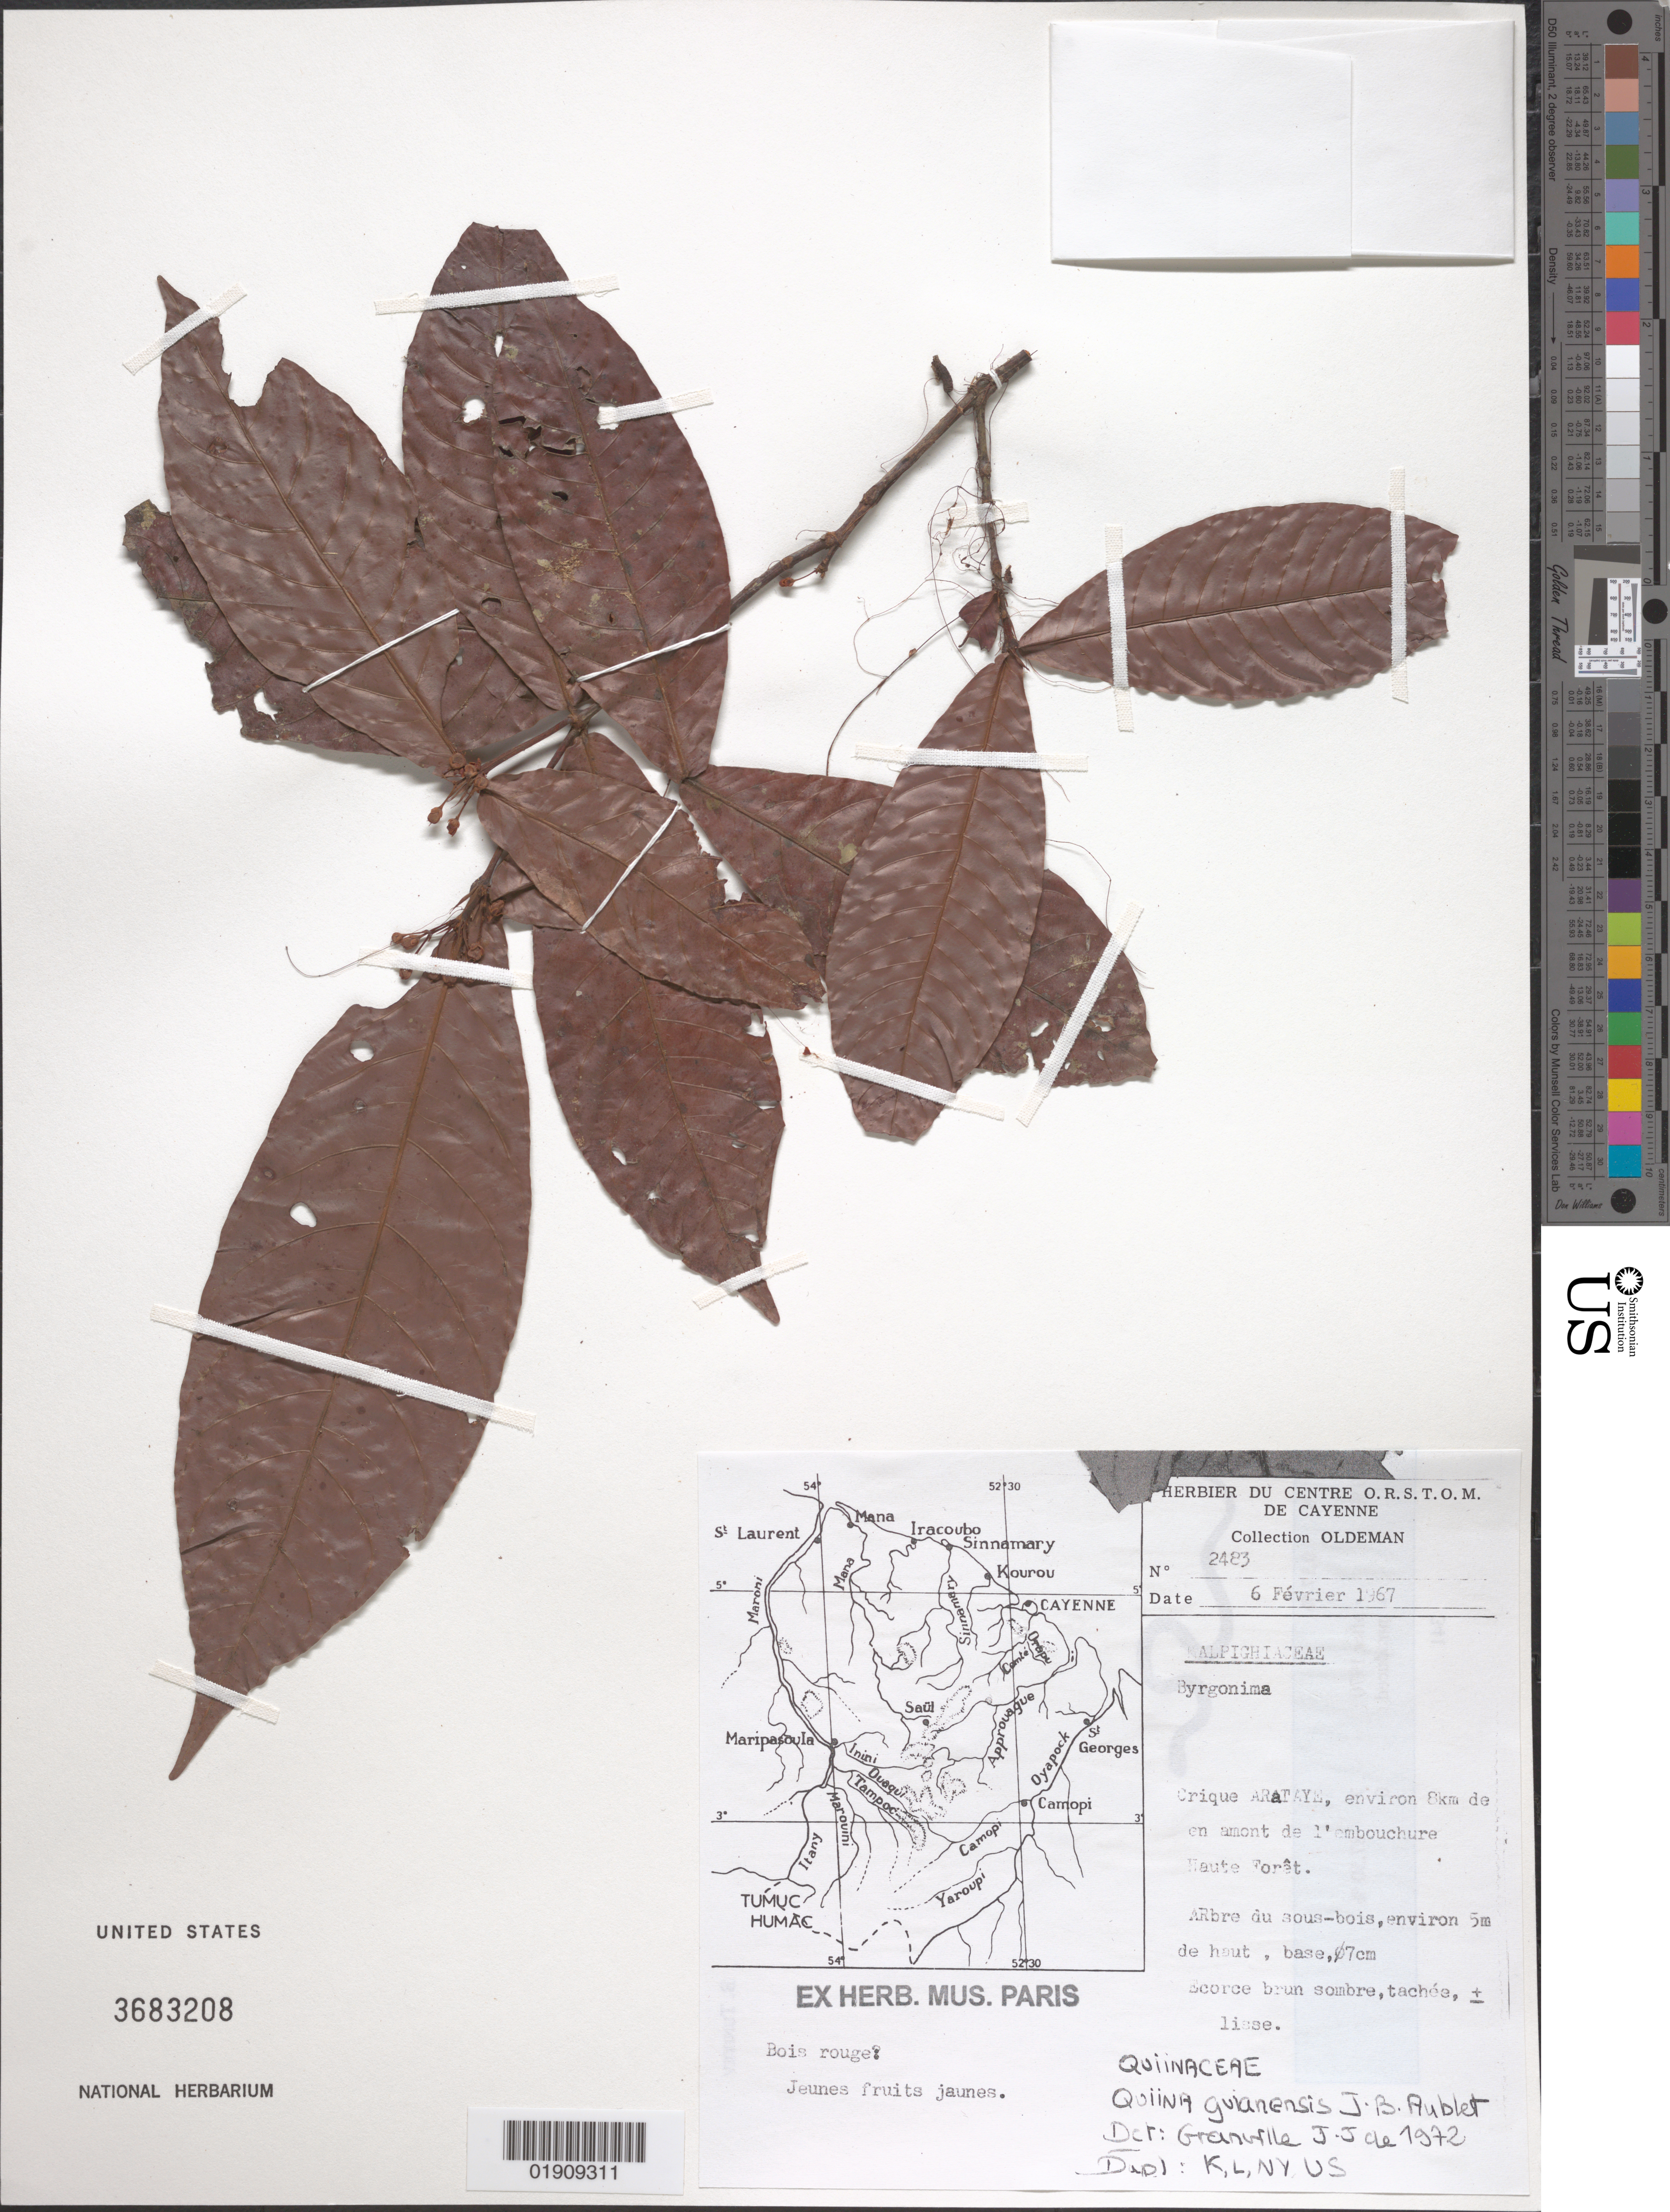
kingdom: Plantae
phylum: Tracheophyta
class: Magnoliopsida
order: Malpighiales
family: Quiinaceae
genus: Quiina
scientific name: Quiina guianensis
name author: Aubl.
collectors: R. Oldeman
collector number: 2483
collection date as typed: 6-Feb-67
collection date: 1967-02-06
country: French Guiana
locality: Crique Arataye, environ 8 km de en amont de l'embouchure Haute Foret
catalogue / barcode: US 3683208